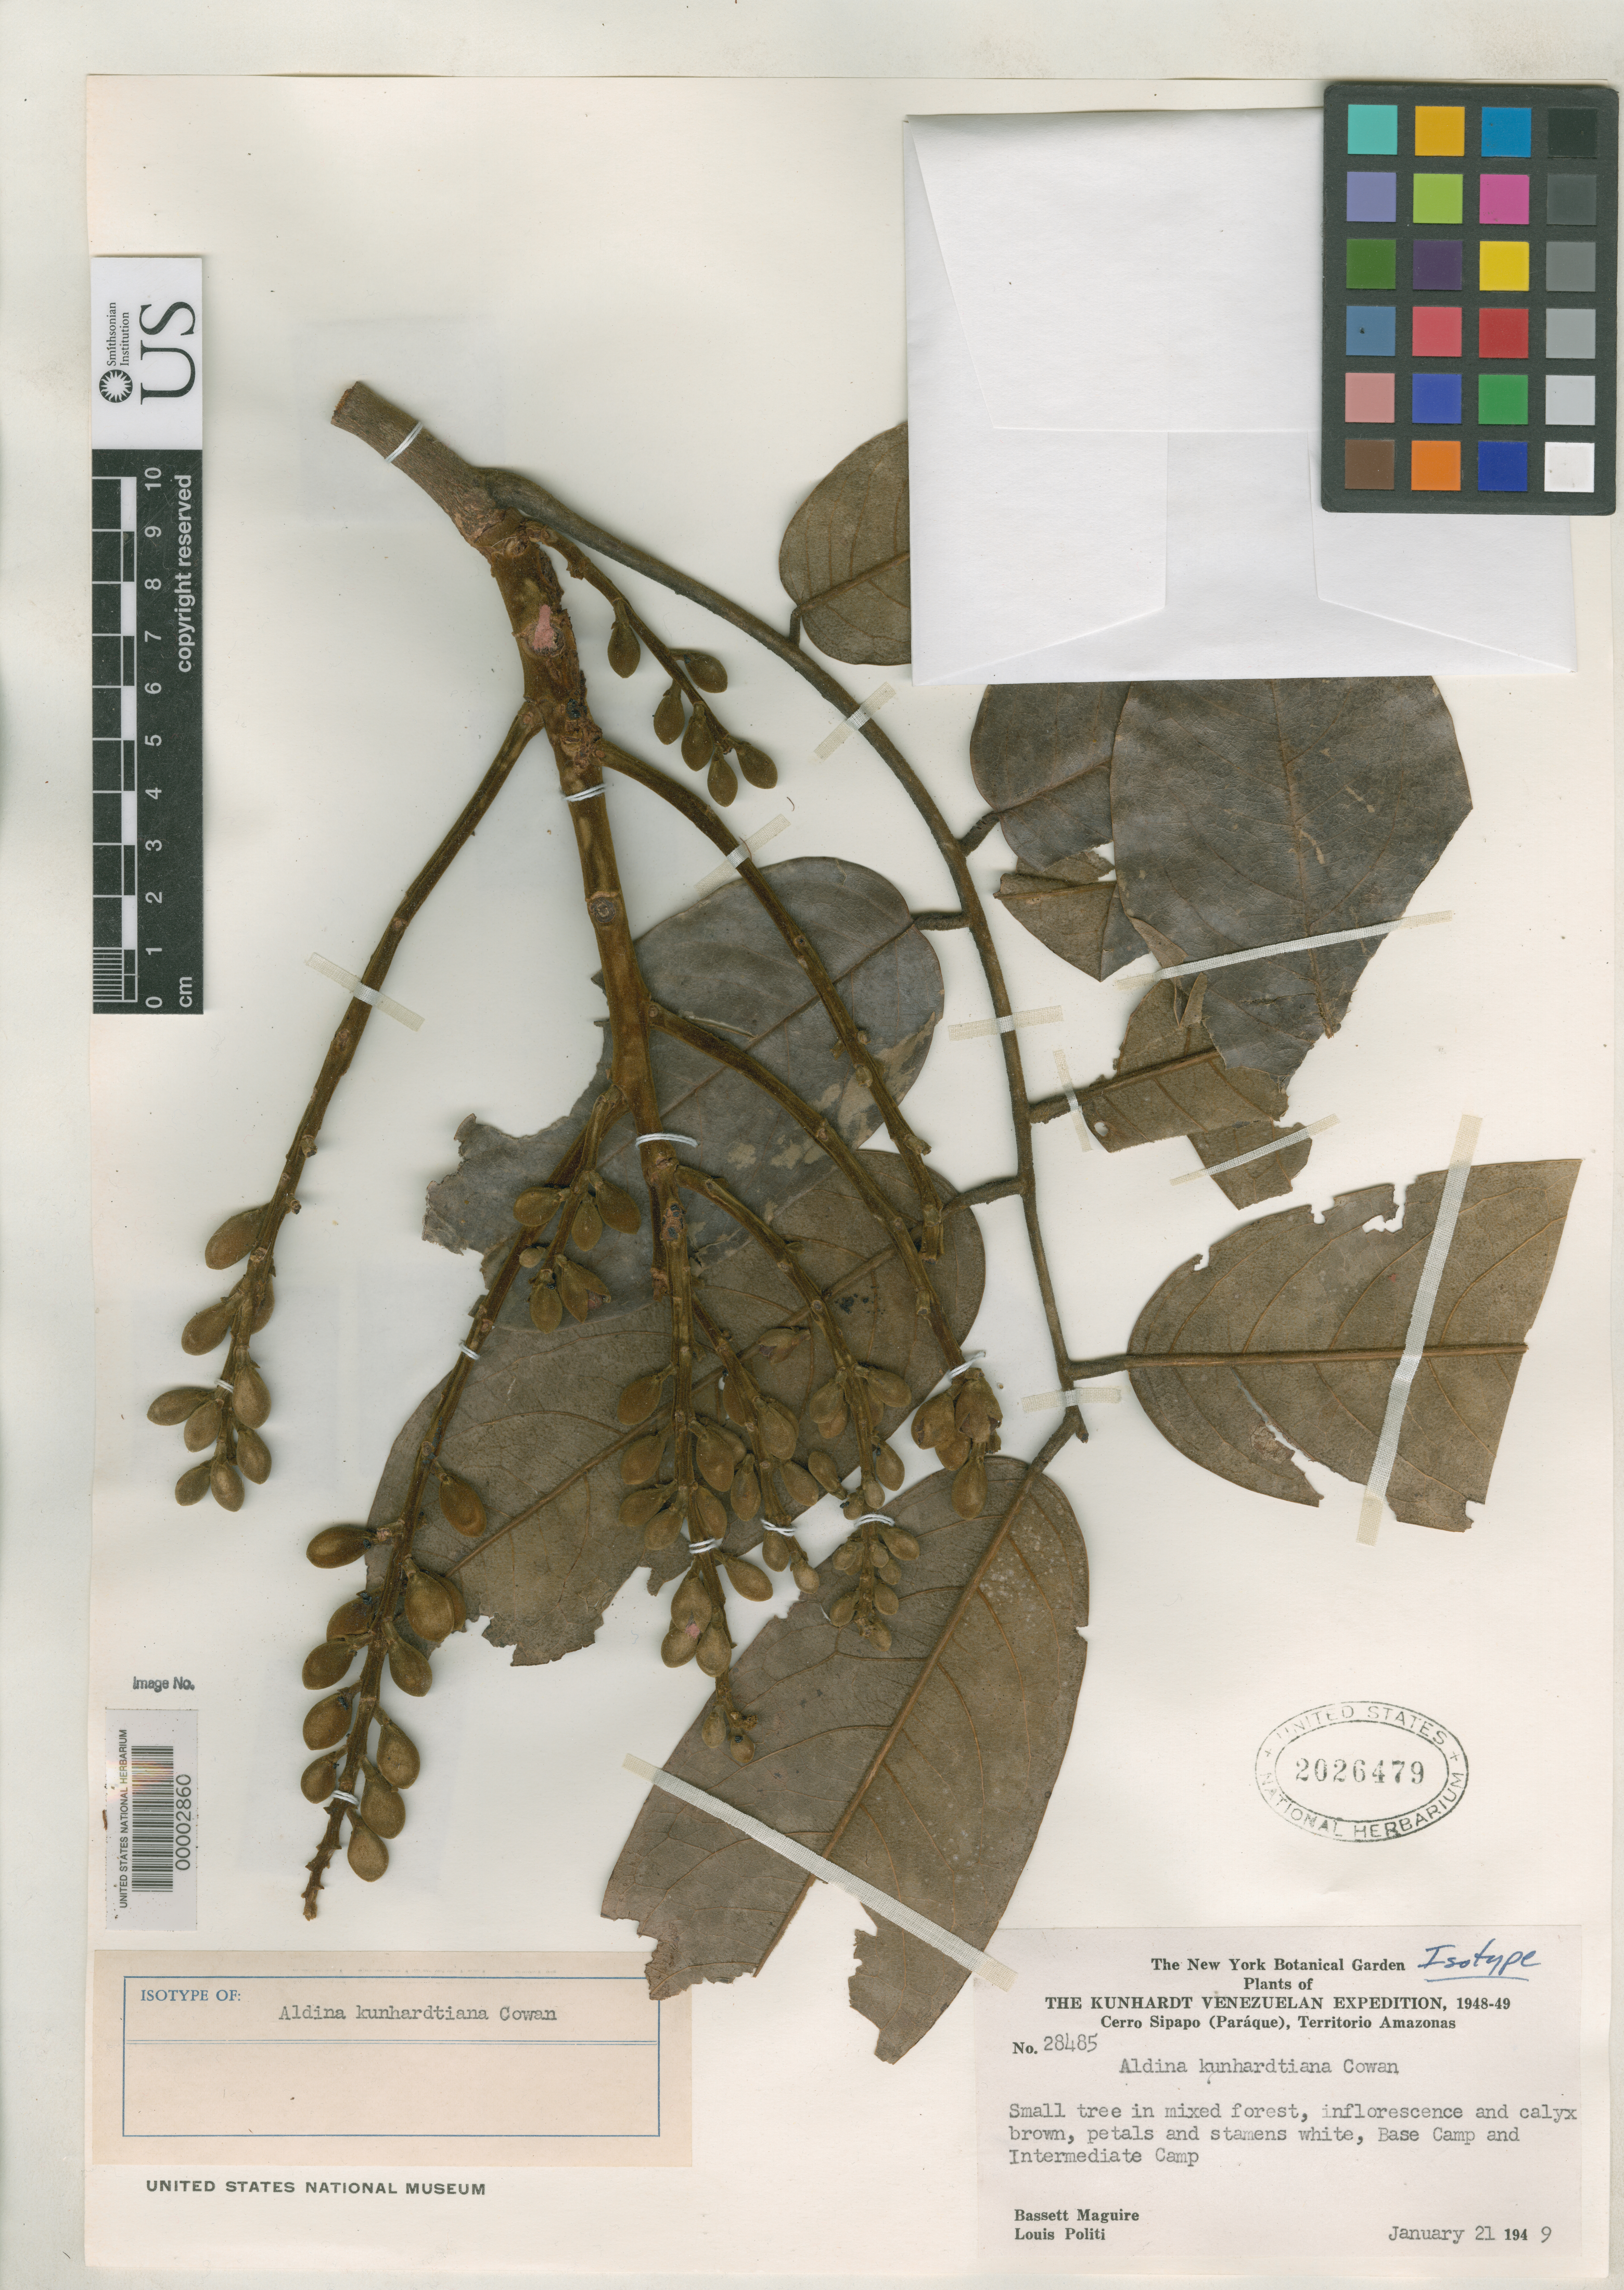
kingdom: Plantae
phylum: Tracheophyta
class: Magnoliopsida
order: Fabales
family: Fabaceae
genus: Aldina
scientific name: Aldina kunhardtiana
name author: R.S. Cowan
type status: Isotype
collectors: B. Maguire & L. Politi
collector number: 28485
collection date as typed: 21 Jan 1949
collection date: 1949-01-21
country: Venezuela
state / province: Amazonas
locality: Base camp & intermediate camp.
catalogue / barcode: US 2026479